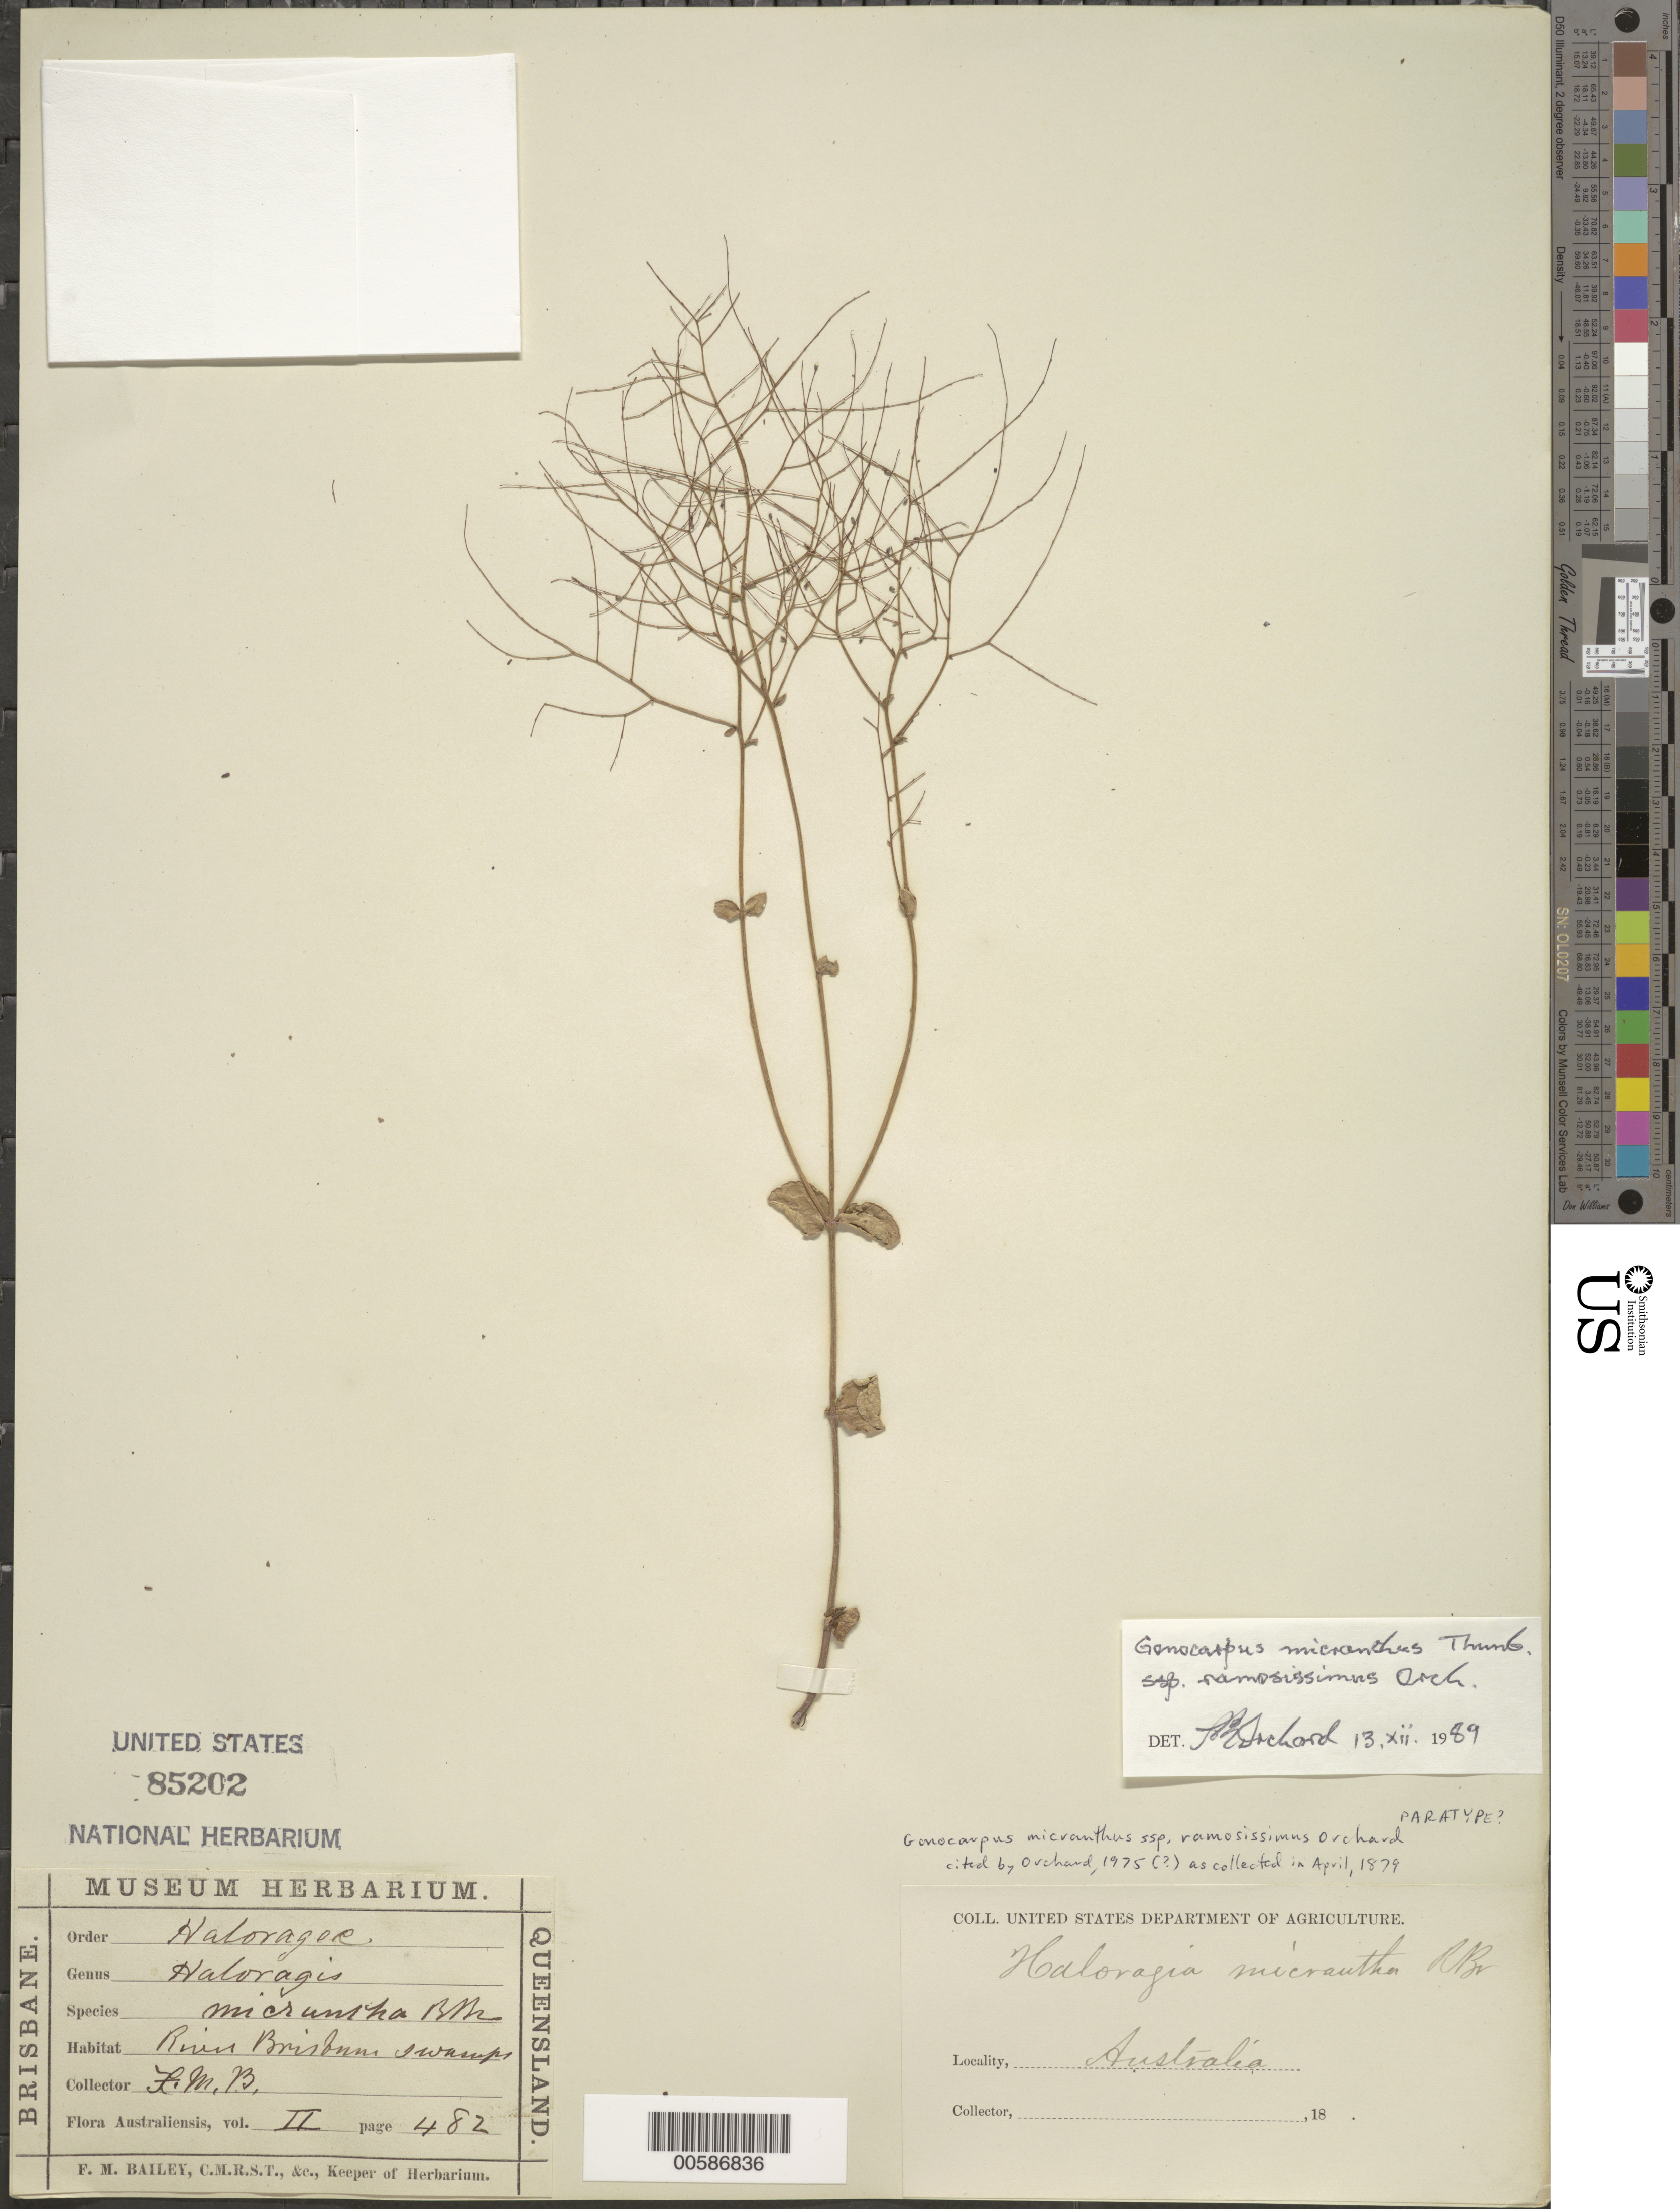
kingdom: Plantae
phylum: Tracheophyta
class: Magnoliopsida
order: Saxifragales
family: Haloragaceae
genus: Gonocarpus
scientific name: Gonocarpus micranthus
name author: Thunb.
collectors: F. M. Bailey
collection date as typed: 18--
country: Australia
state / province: Queensland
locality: River Brisbane swamp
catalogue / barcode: US 85202